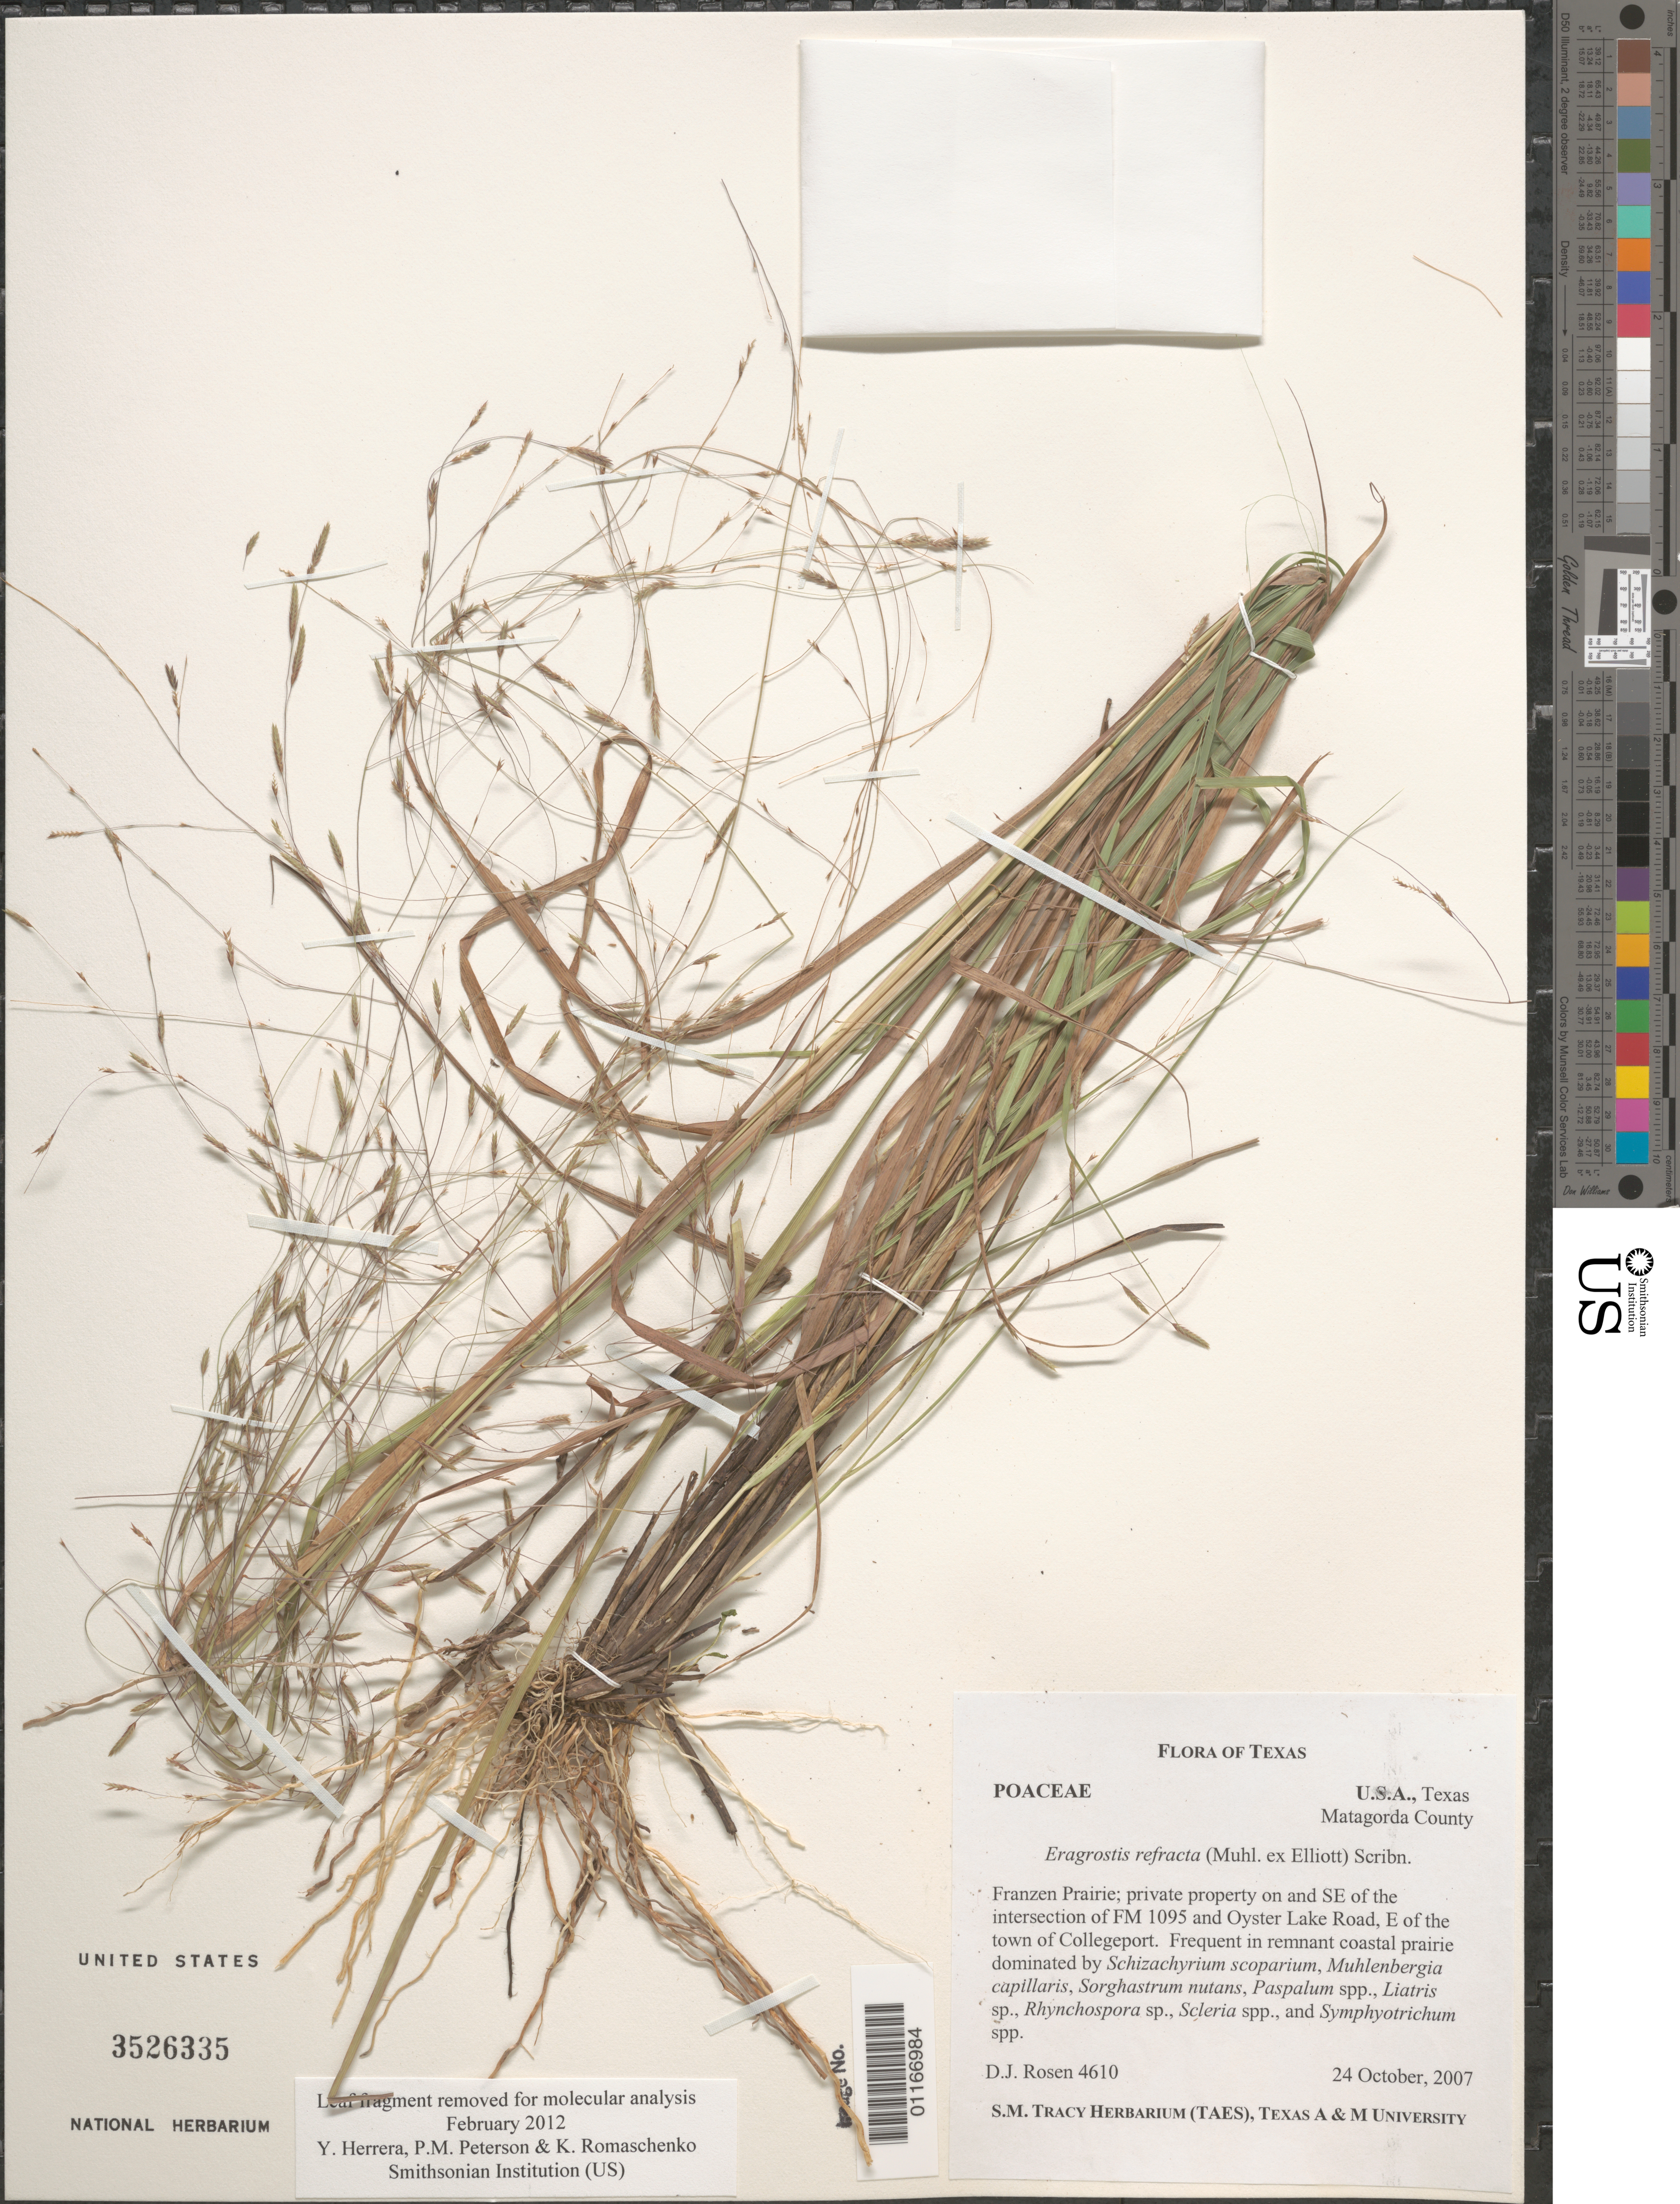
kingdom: Plantae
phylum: Tracheophyta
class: Liliopsida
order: Poales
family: Poaceae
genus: Eragrostis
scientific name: Eragrostis refracta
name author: (Muhl.) Scribn.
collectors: D. J. Rosen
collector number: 4610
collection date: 2007-10-24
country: United States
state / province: Texas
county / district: Matagorda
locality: Franzen Prairie; private property on and SE of the intersection of FM 1095 and Oyster Lake Road, E of the town of Collegeport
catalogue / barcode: US 3526335